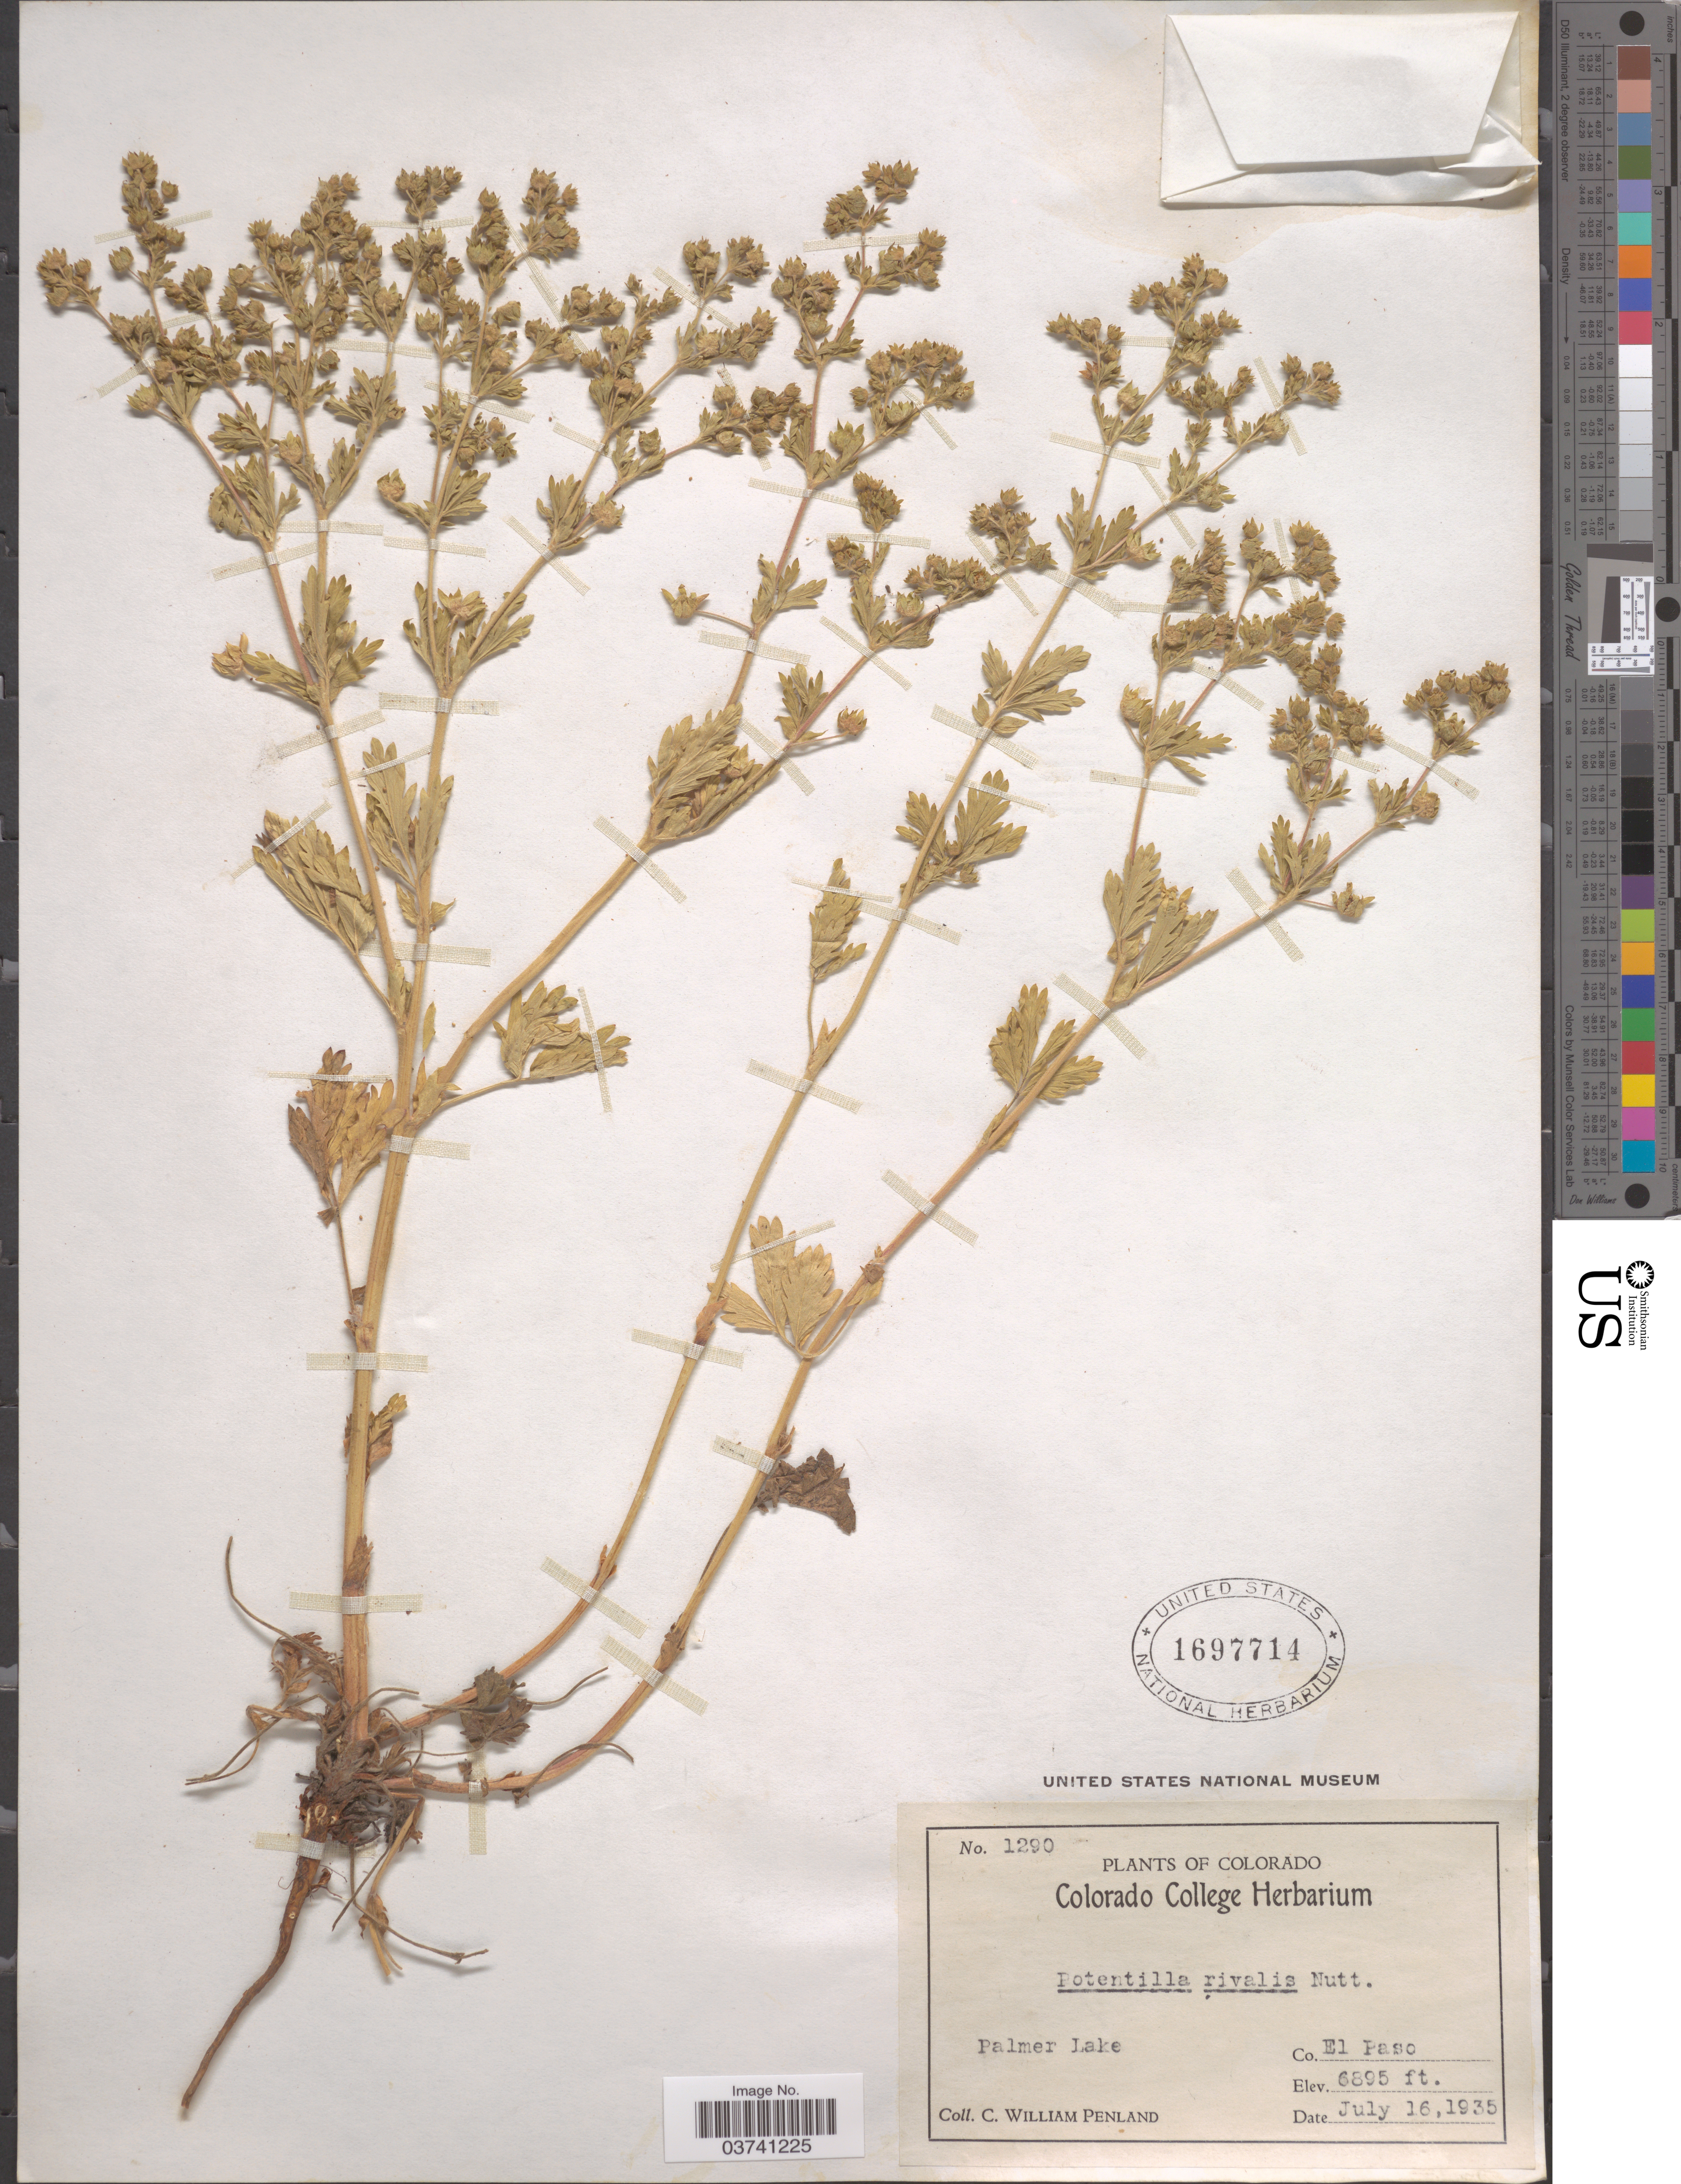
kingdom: Plantae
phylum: Tracheophyta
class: Magnoliopsida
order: Rosales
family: Rosaceae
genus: Potentilla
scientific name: Potentilla rivalis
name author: Nutt.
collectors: C. W. Penland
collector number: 1290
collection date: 1935-07-16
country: United States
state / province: Colorado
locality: Palmer Lake. Co. El Paso.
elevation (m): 2102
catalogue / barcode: US 1697714